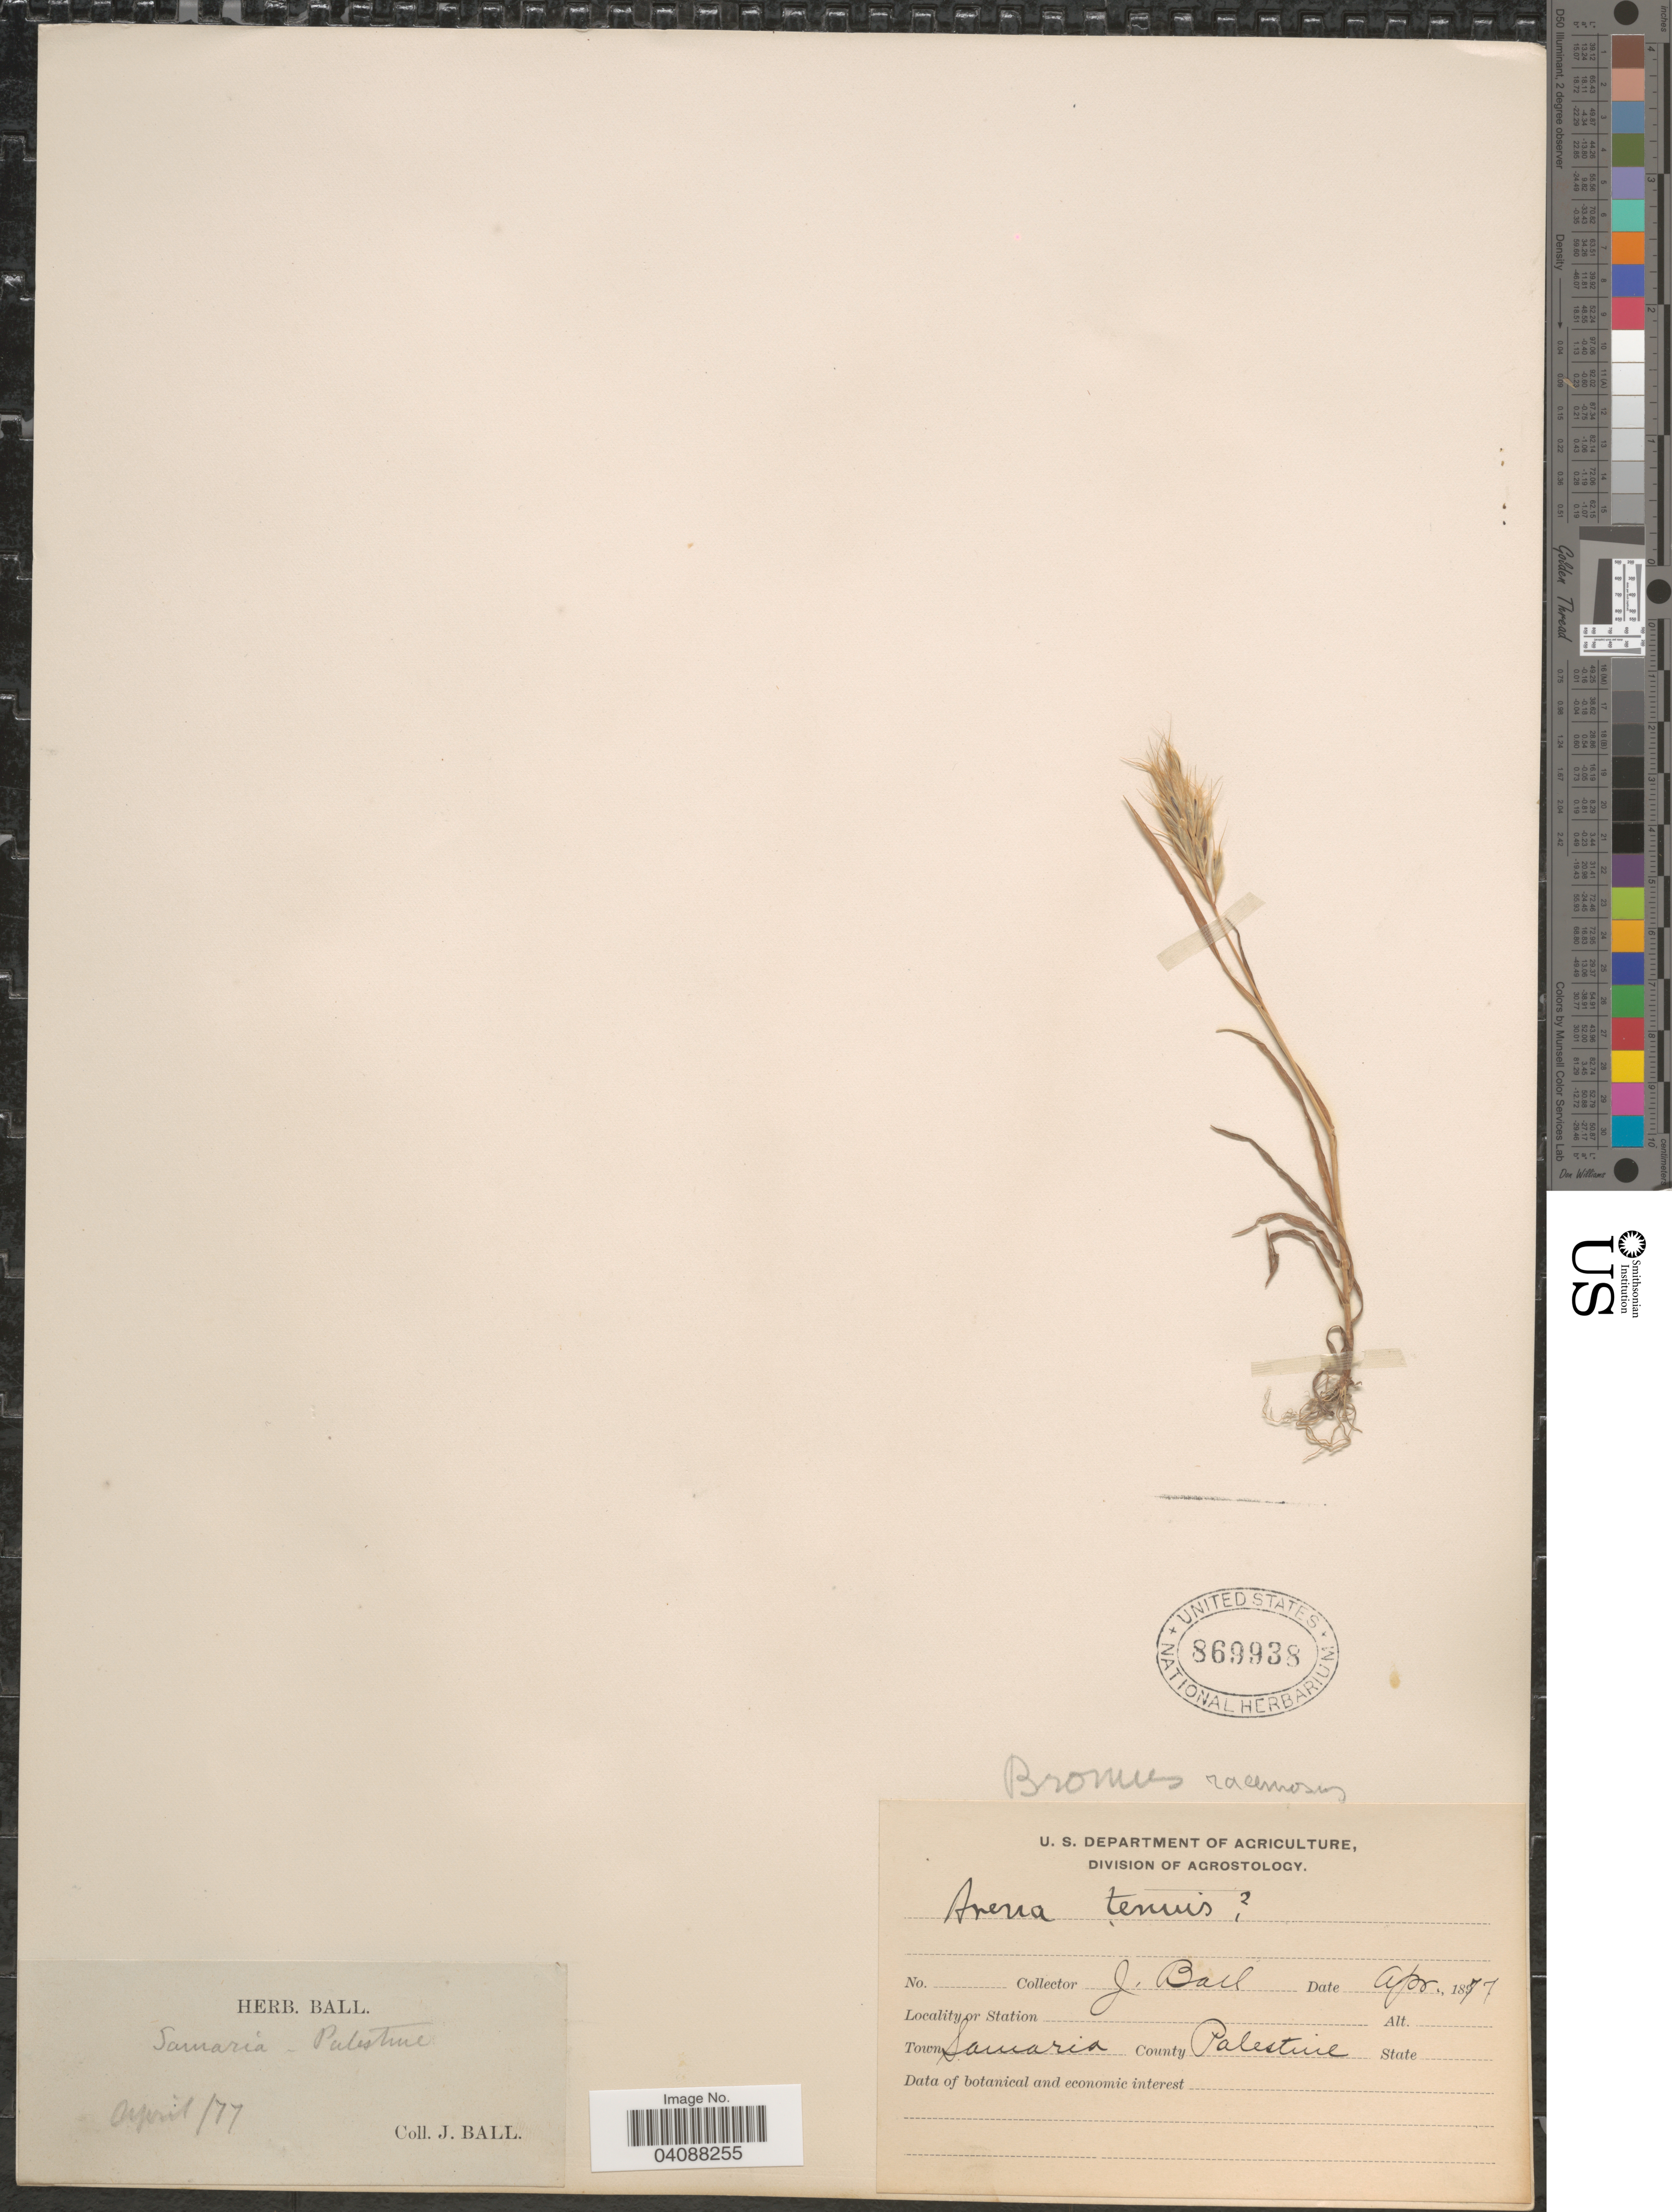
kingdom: Plantae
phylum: Tracheophyta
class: Liliopsida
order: Poales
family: Poaceae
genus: Bromus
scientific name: Bromus racemosus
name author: L.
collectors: J. Ball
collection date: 1877-04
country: Russian Federation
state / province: Samara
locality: Town Samaria. County Palestine.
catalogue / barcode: US 869938